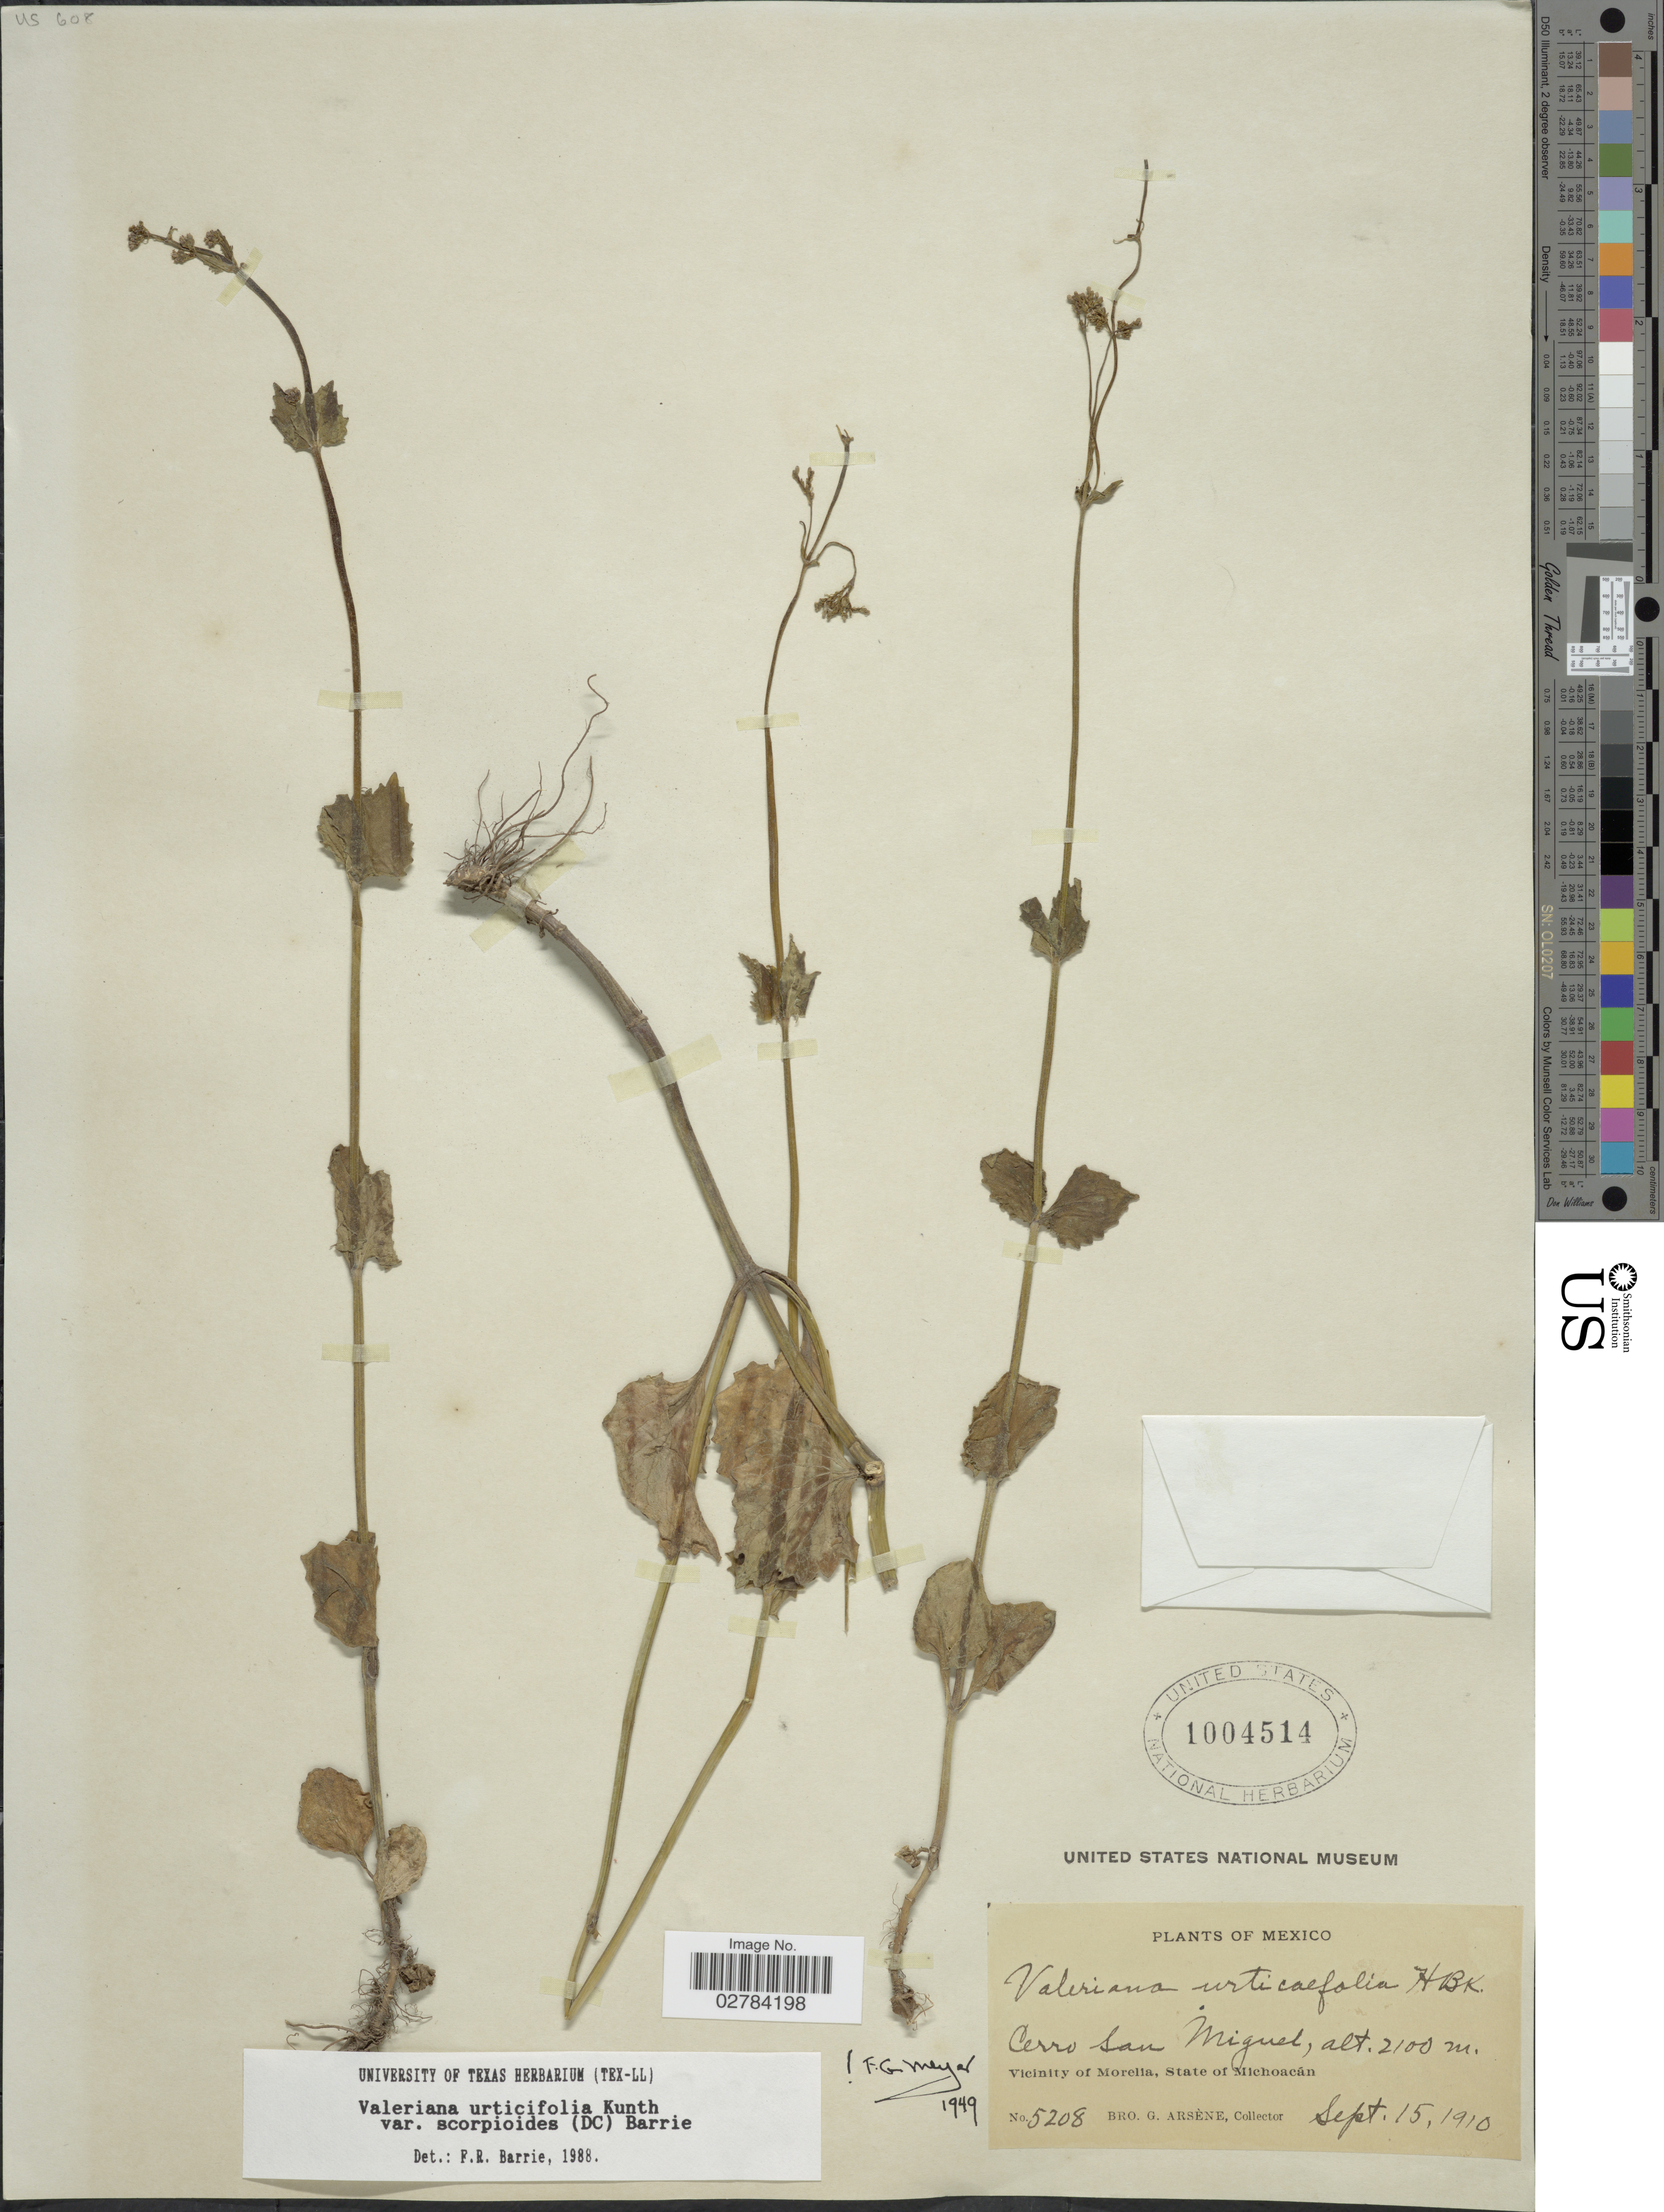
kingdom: Plantae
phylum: Tracheophyta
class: Magnoliopsida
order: Dipsacales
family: Caprifoliaceae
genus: Valeriana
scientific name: Valeriana urticifolia var. scorpioides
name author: (DC.) Barrie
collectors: Bro. G. Arsène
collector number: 5208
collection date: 1910-09-15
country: Mexico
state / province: Michoacán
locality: Cerro San Miguel, Vicinity of Morelia.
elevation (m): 2100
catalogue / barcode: US 1004514